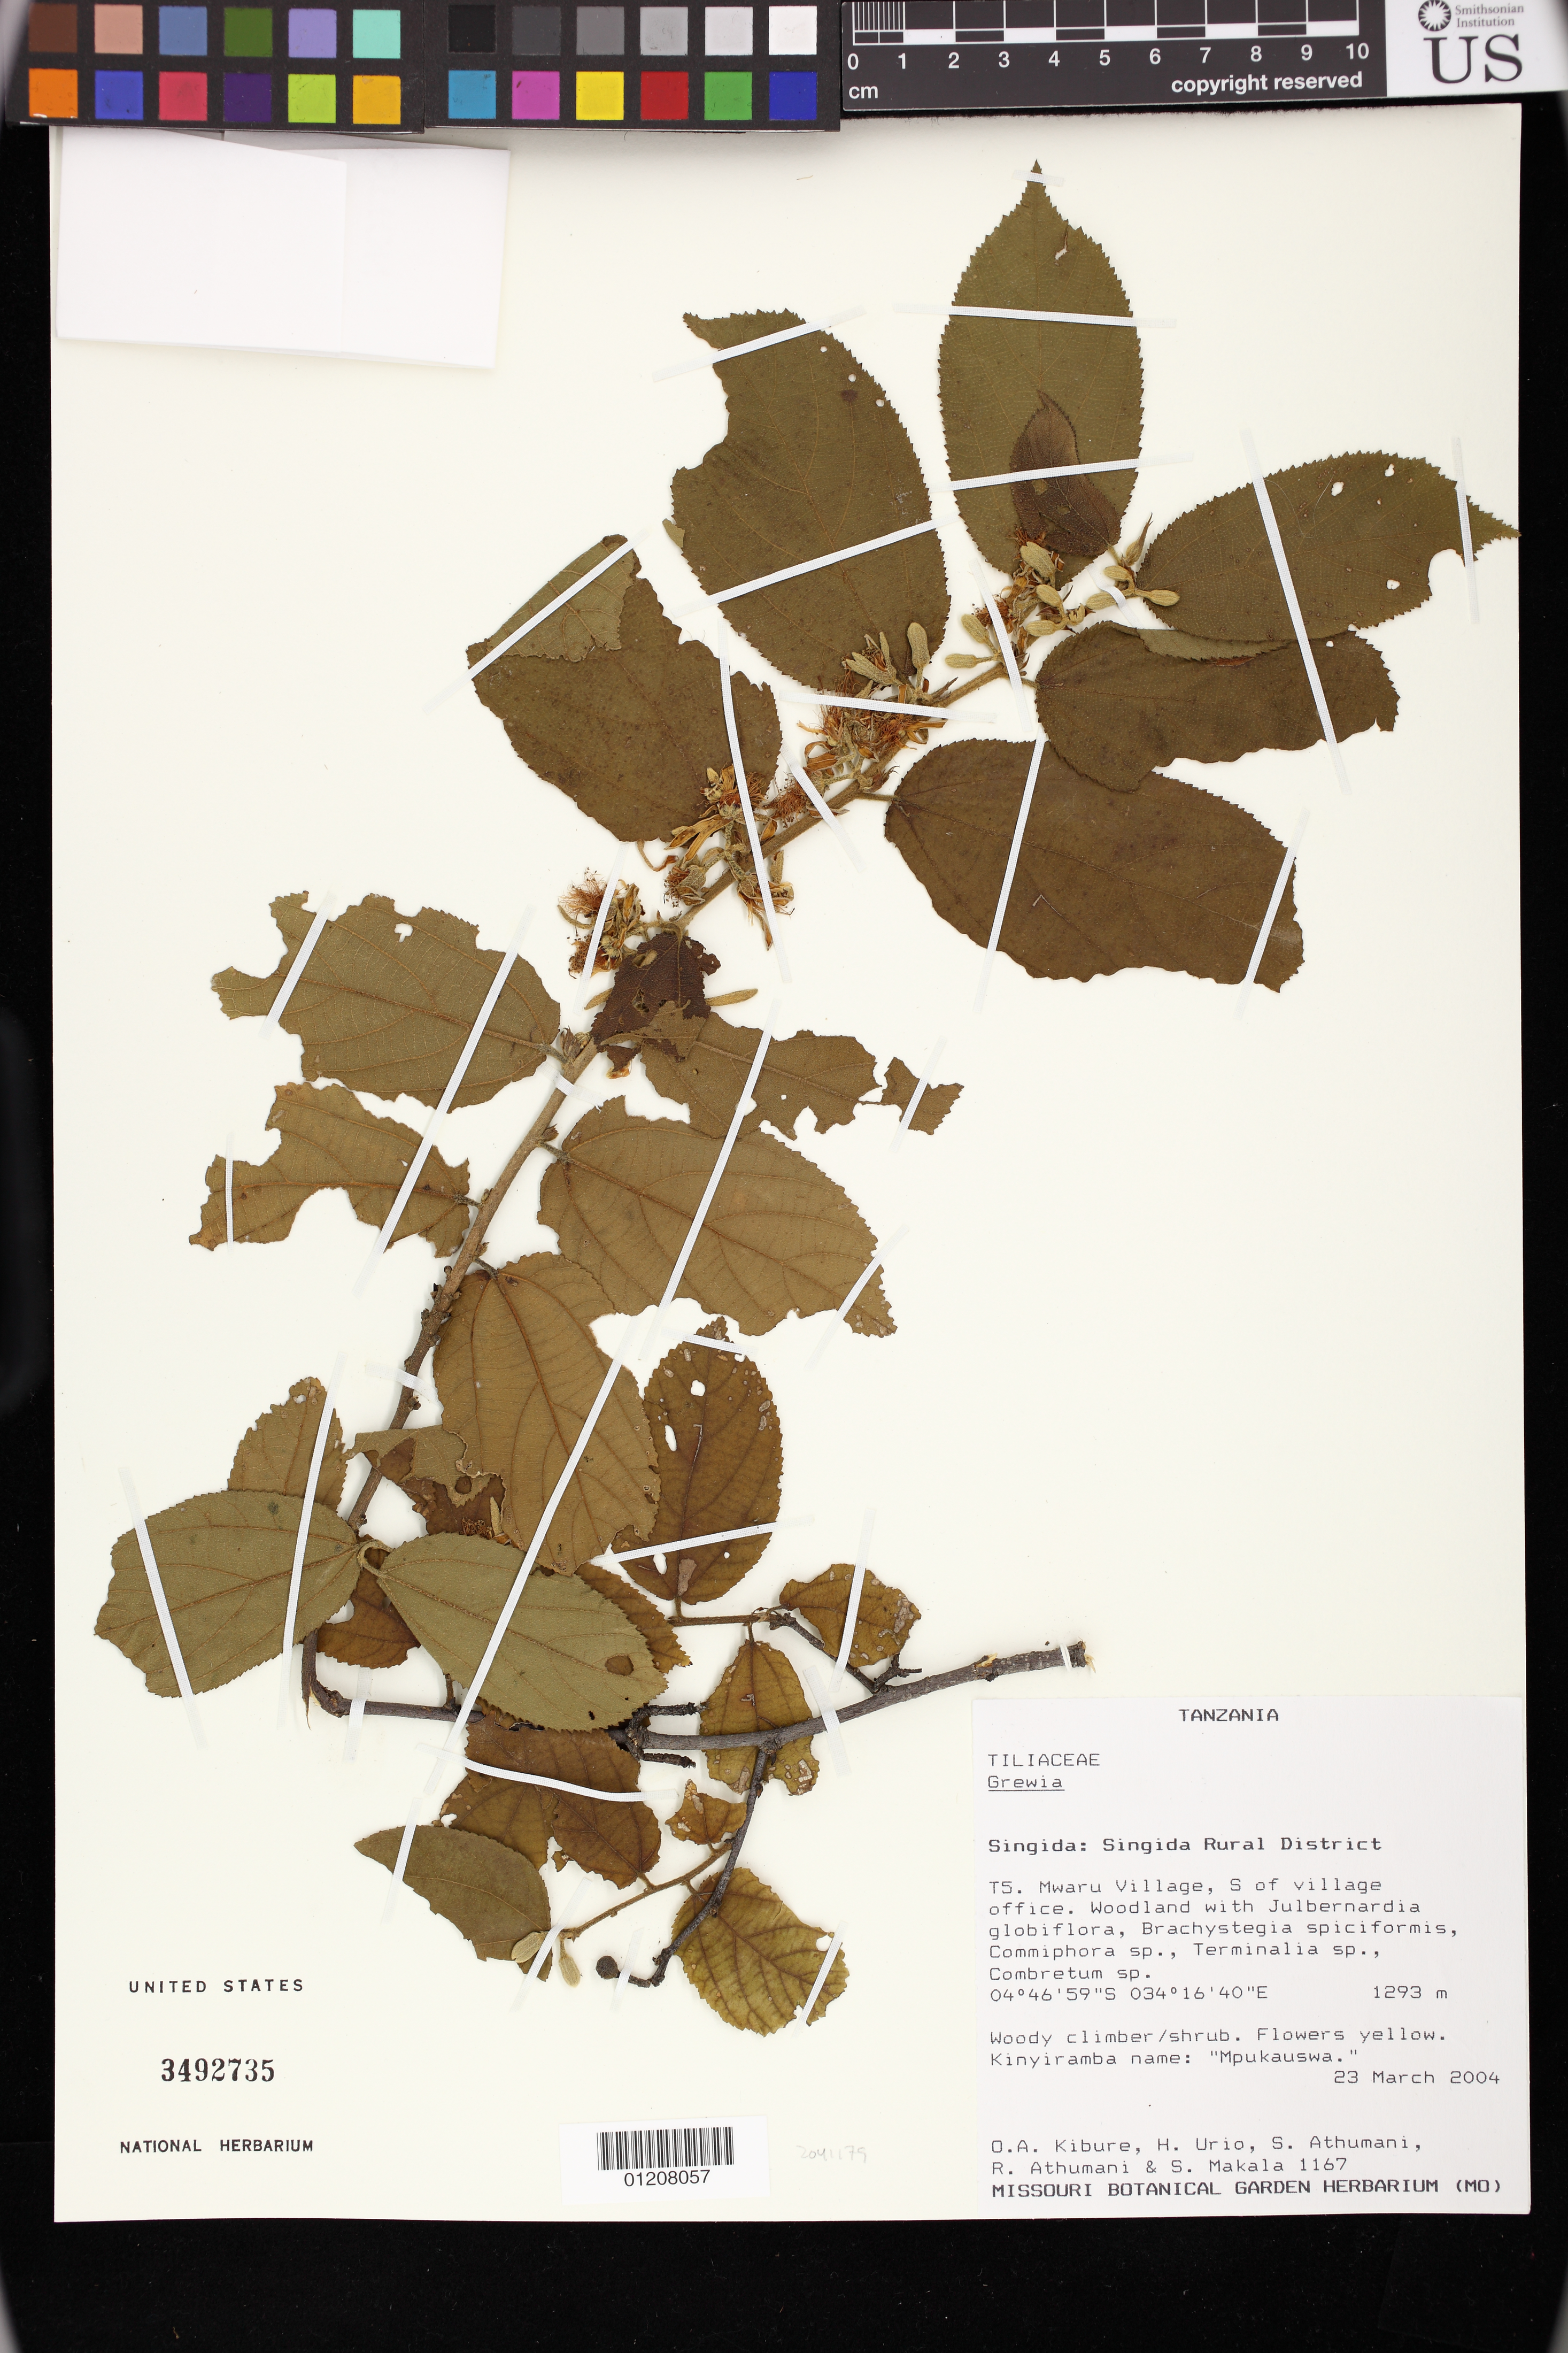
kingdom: Plantae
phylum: Tracheophyta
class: Magnoliopsida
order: Malvales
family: Malvaceae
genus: Grewia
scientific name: Grewia sp.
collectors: O. Kibure, H. Urio, S. Athumani, Athumani & Makala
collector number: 1167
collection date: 2004-03-23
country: Tanzania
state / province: Singida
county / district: Singida Rural District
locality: T5. Mwaru Village, S of village office.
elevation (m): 1293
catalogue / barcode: US 3492735